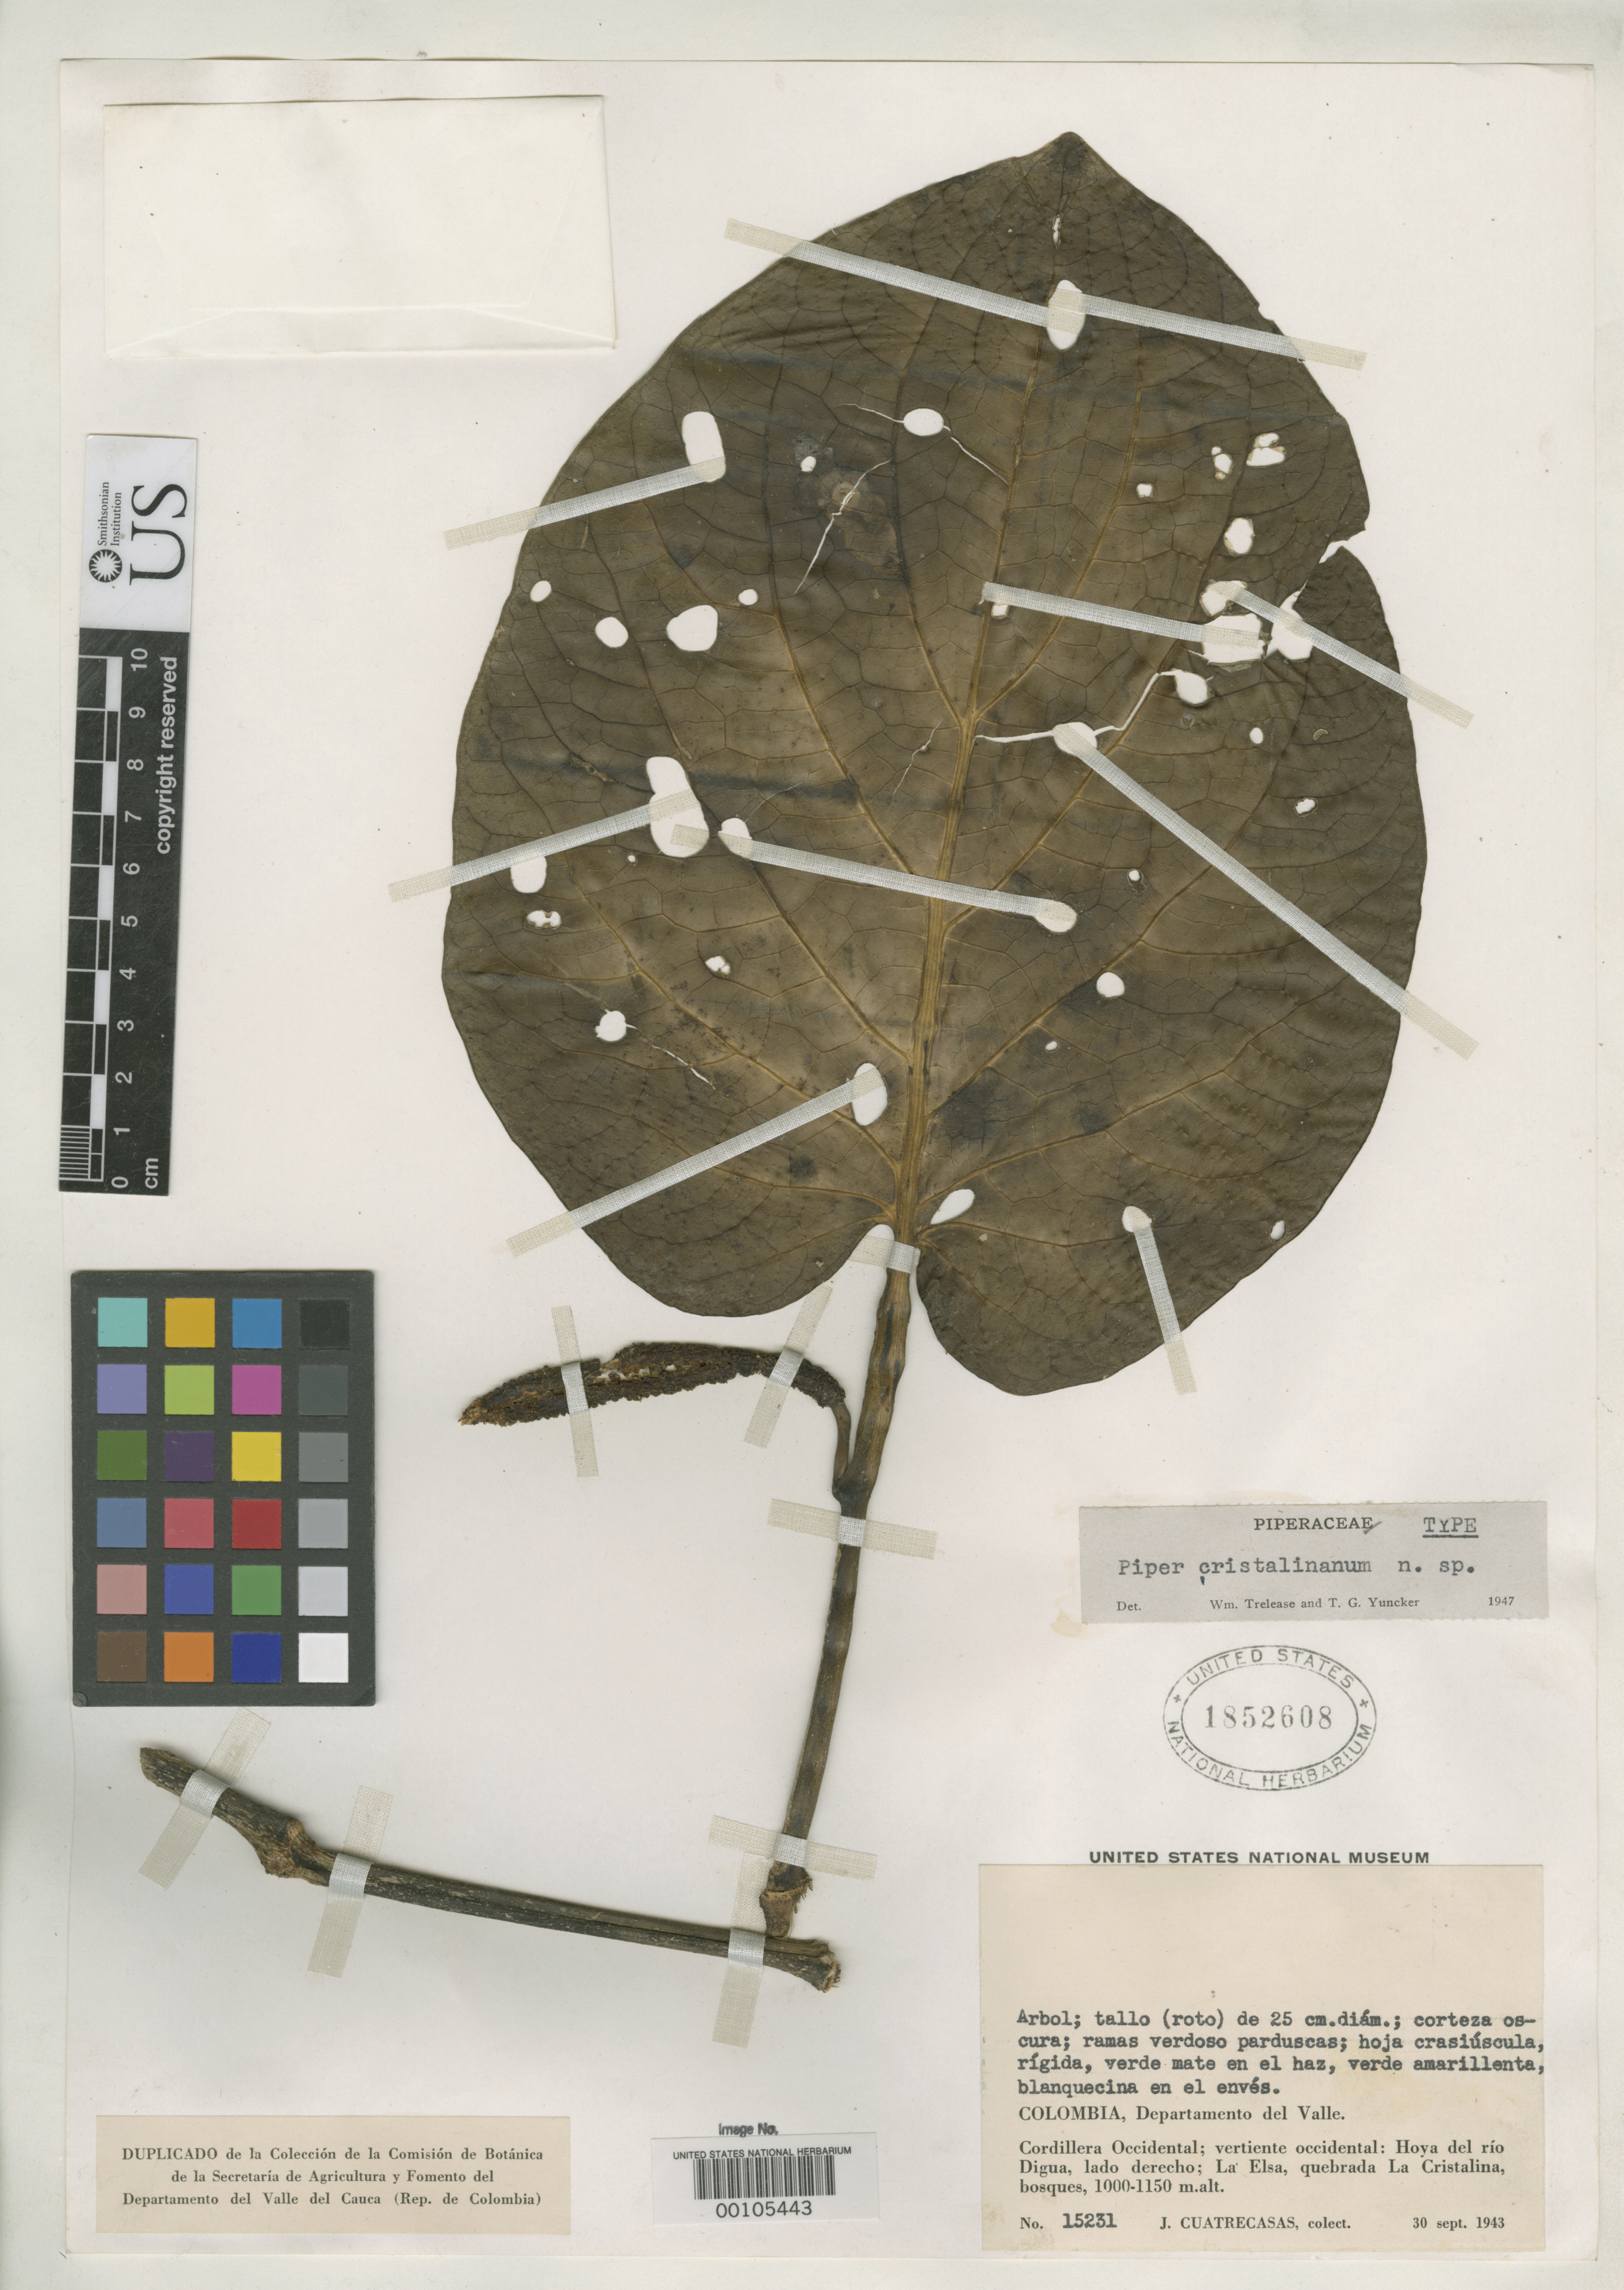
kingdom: Plantae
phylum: Tracheophyta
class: Magnoliopsida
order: Piperales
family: Piperaceae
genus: Piper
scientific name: Piper cristalinanum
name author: Trel. & Yunck.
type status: Holotype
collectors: J. Cuatrecasas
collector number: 15231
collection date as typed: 30 Sep 1943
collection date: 1943-09-30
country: Colombia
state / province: Valle del Cauca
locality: Rio Digua, Quebrada, La Cristalina.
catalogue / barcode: US 1852608